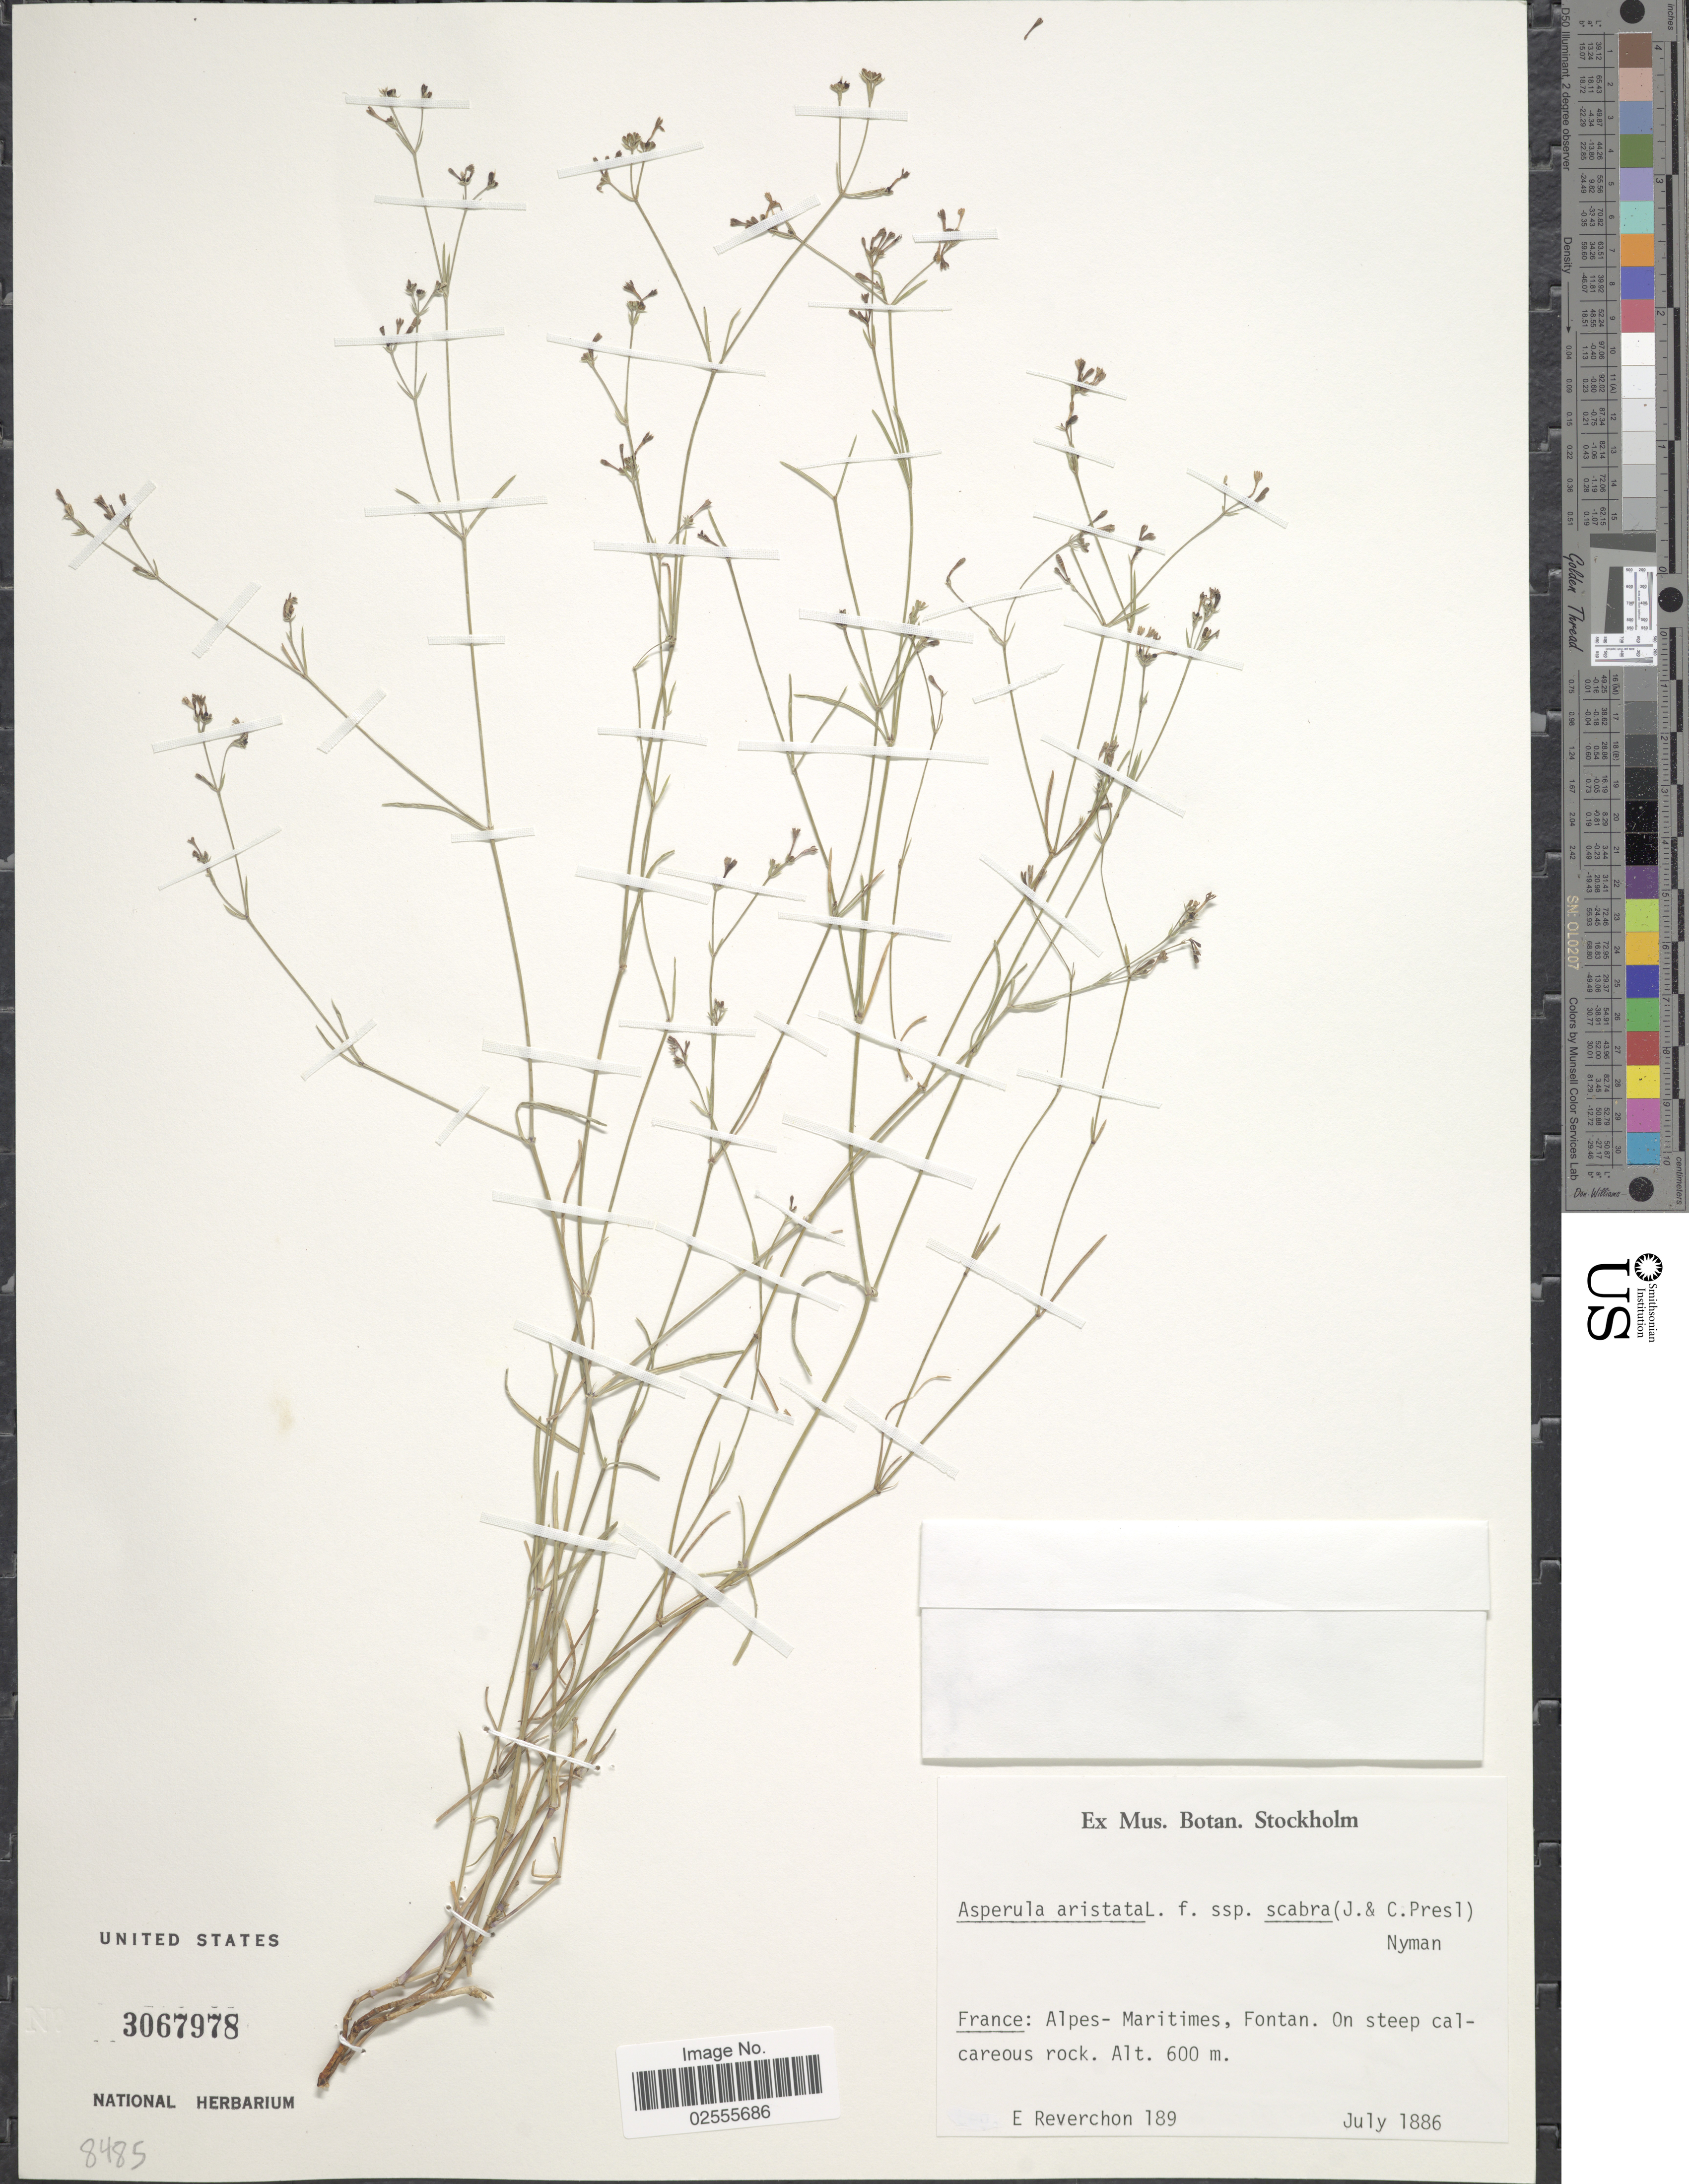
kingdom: Plantae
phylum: Tracheophyta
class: Magnoliopsida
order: Gentianales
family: Rubiaceae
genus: Asperula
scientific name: Asperula aristata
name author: L. f.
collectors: E. Reverchon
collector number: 189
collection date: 1886-07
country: France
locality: Alpes-Maritimes, Fontan, on steep calcareous rock.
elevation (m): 600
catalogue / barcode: US 3067978